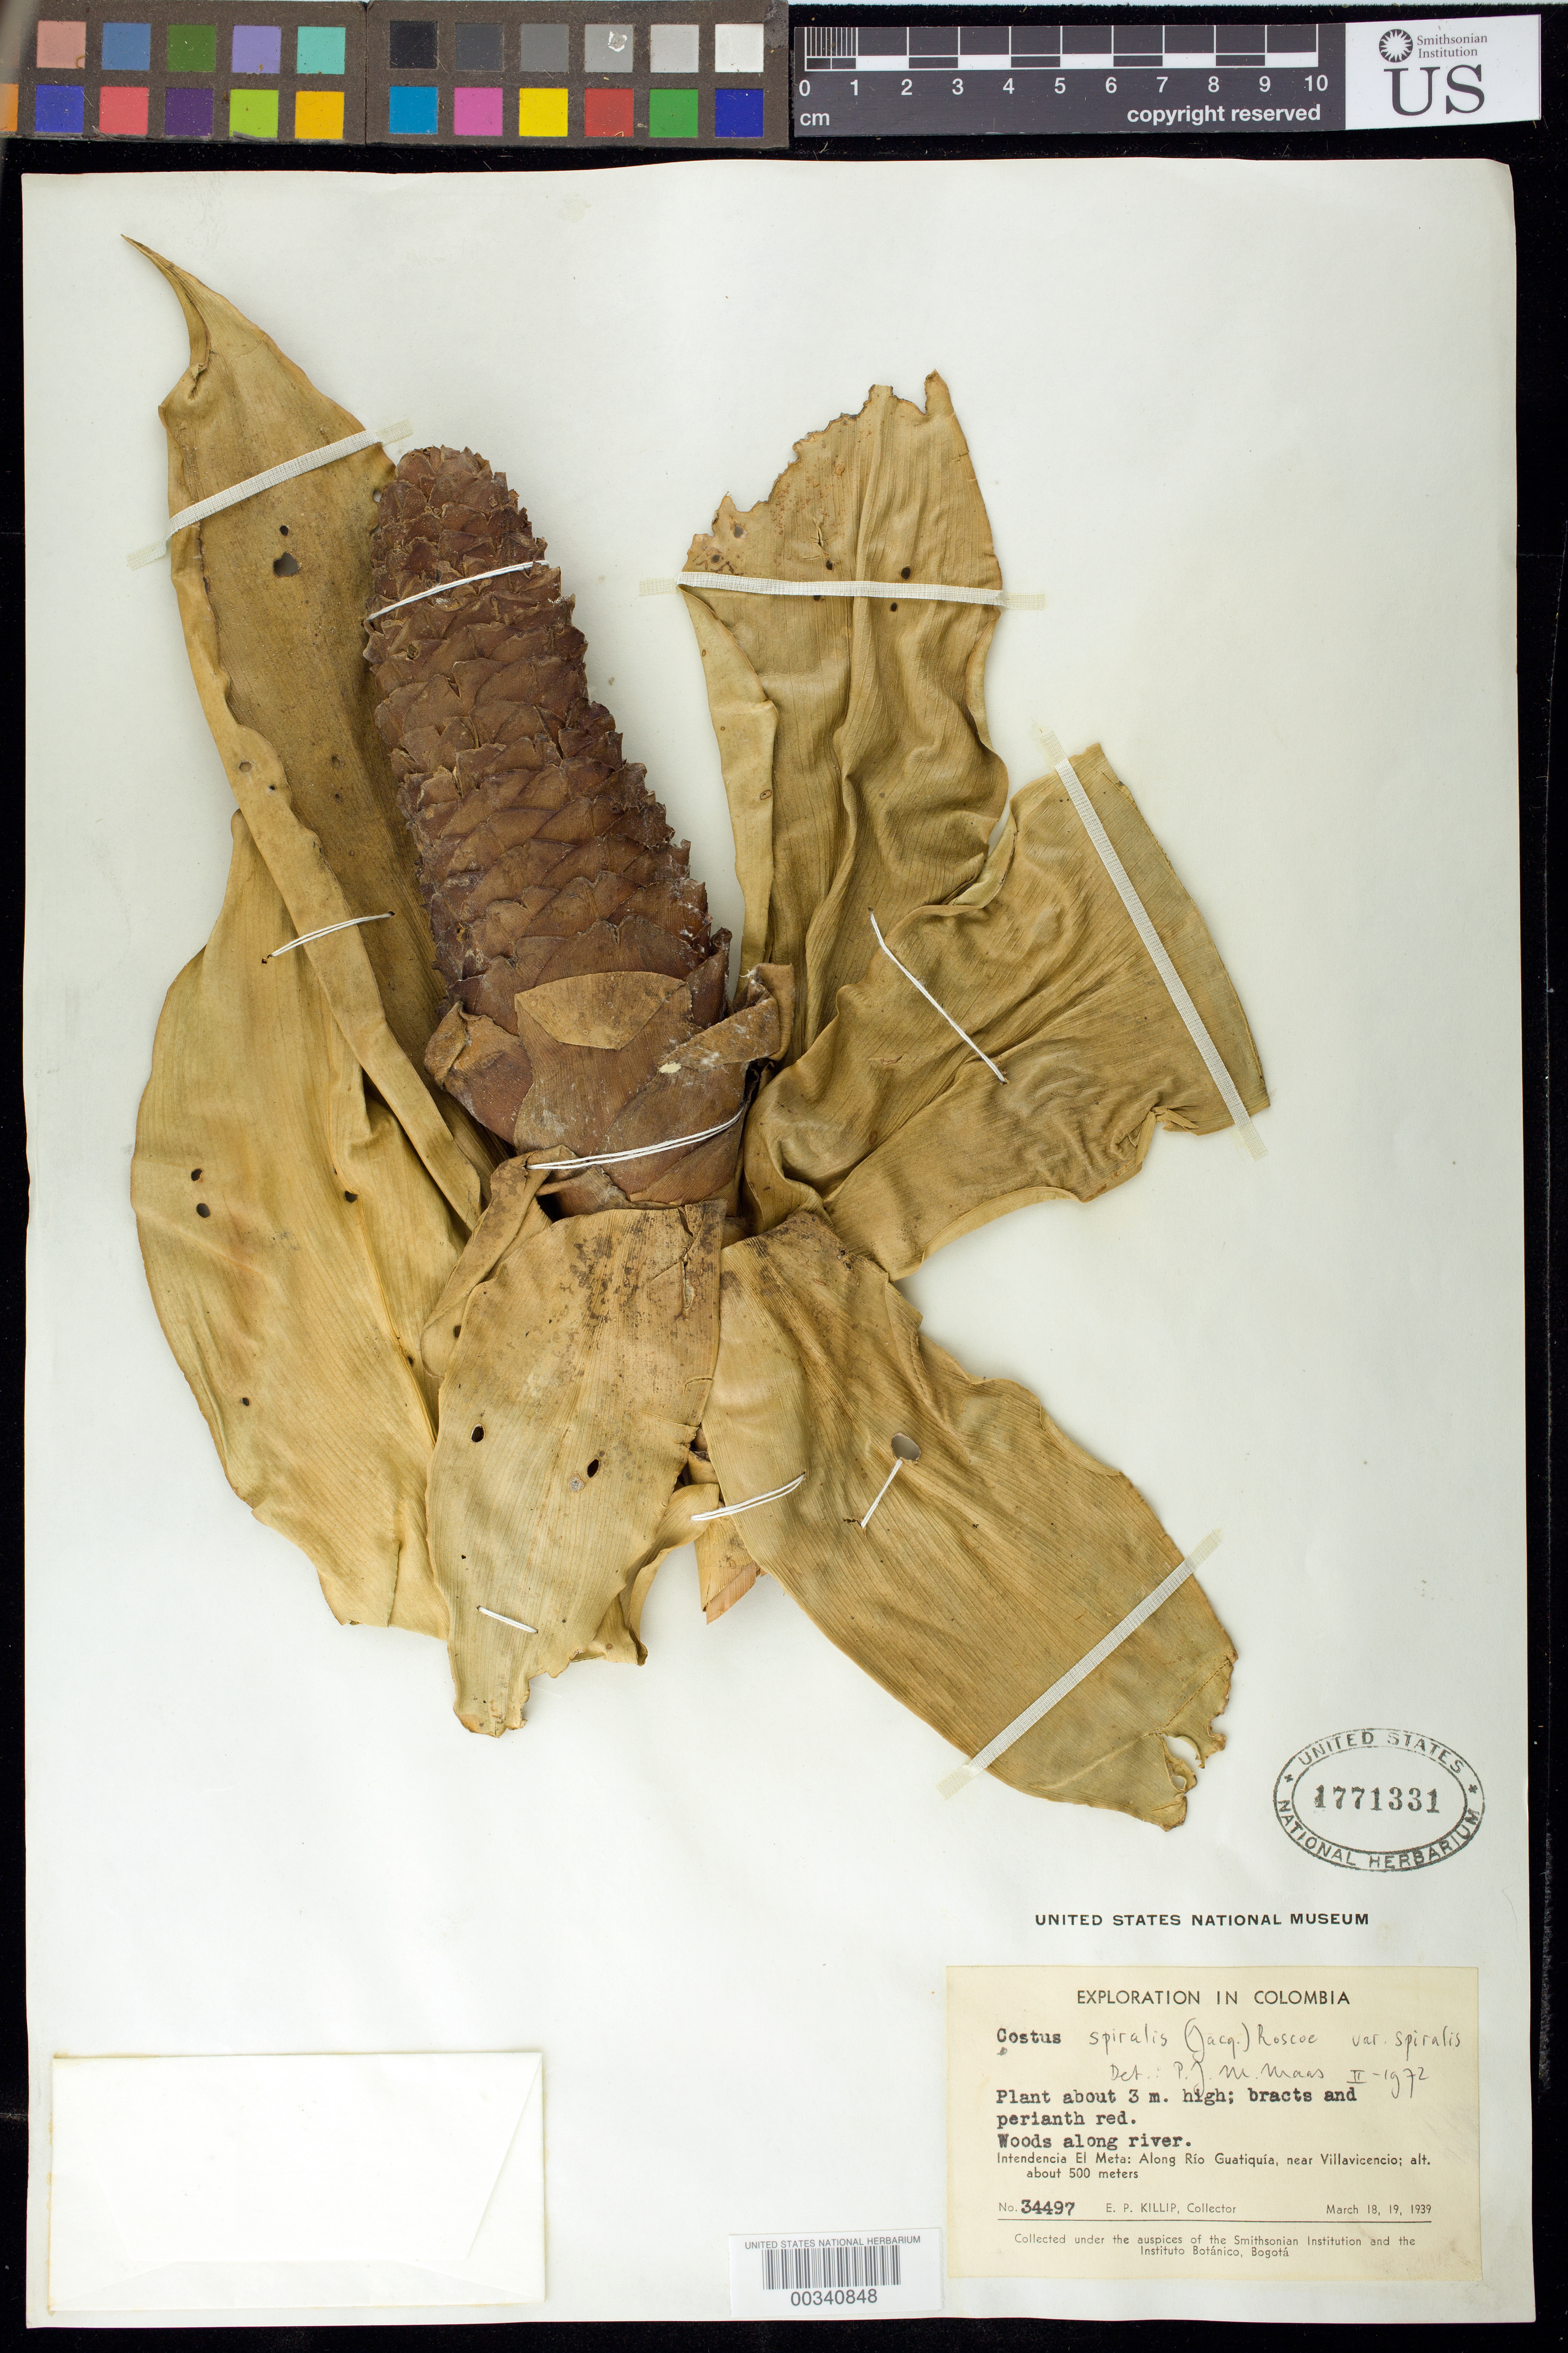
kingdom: Plantae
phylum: Tracheophyta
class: Liliopsida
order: Zingiberales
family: Costaceae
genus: Costus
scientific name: Costus spiralis var. spiralis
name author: (Jacq.) Roscoe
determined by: Maas, Paul J. M.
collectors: E. P. Killip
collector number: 34497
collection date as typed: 18 Mar 1939 and 19 Mar 1939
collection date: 1939-03-18,1939-03-19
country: Colombia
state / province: Meta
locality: Along Rio Guatiquia, near Villa Vicencia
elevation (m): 500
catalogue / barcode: US 1771331